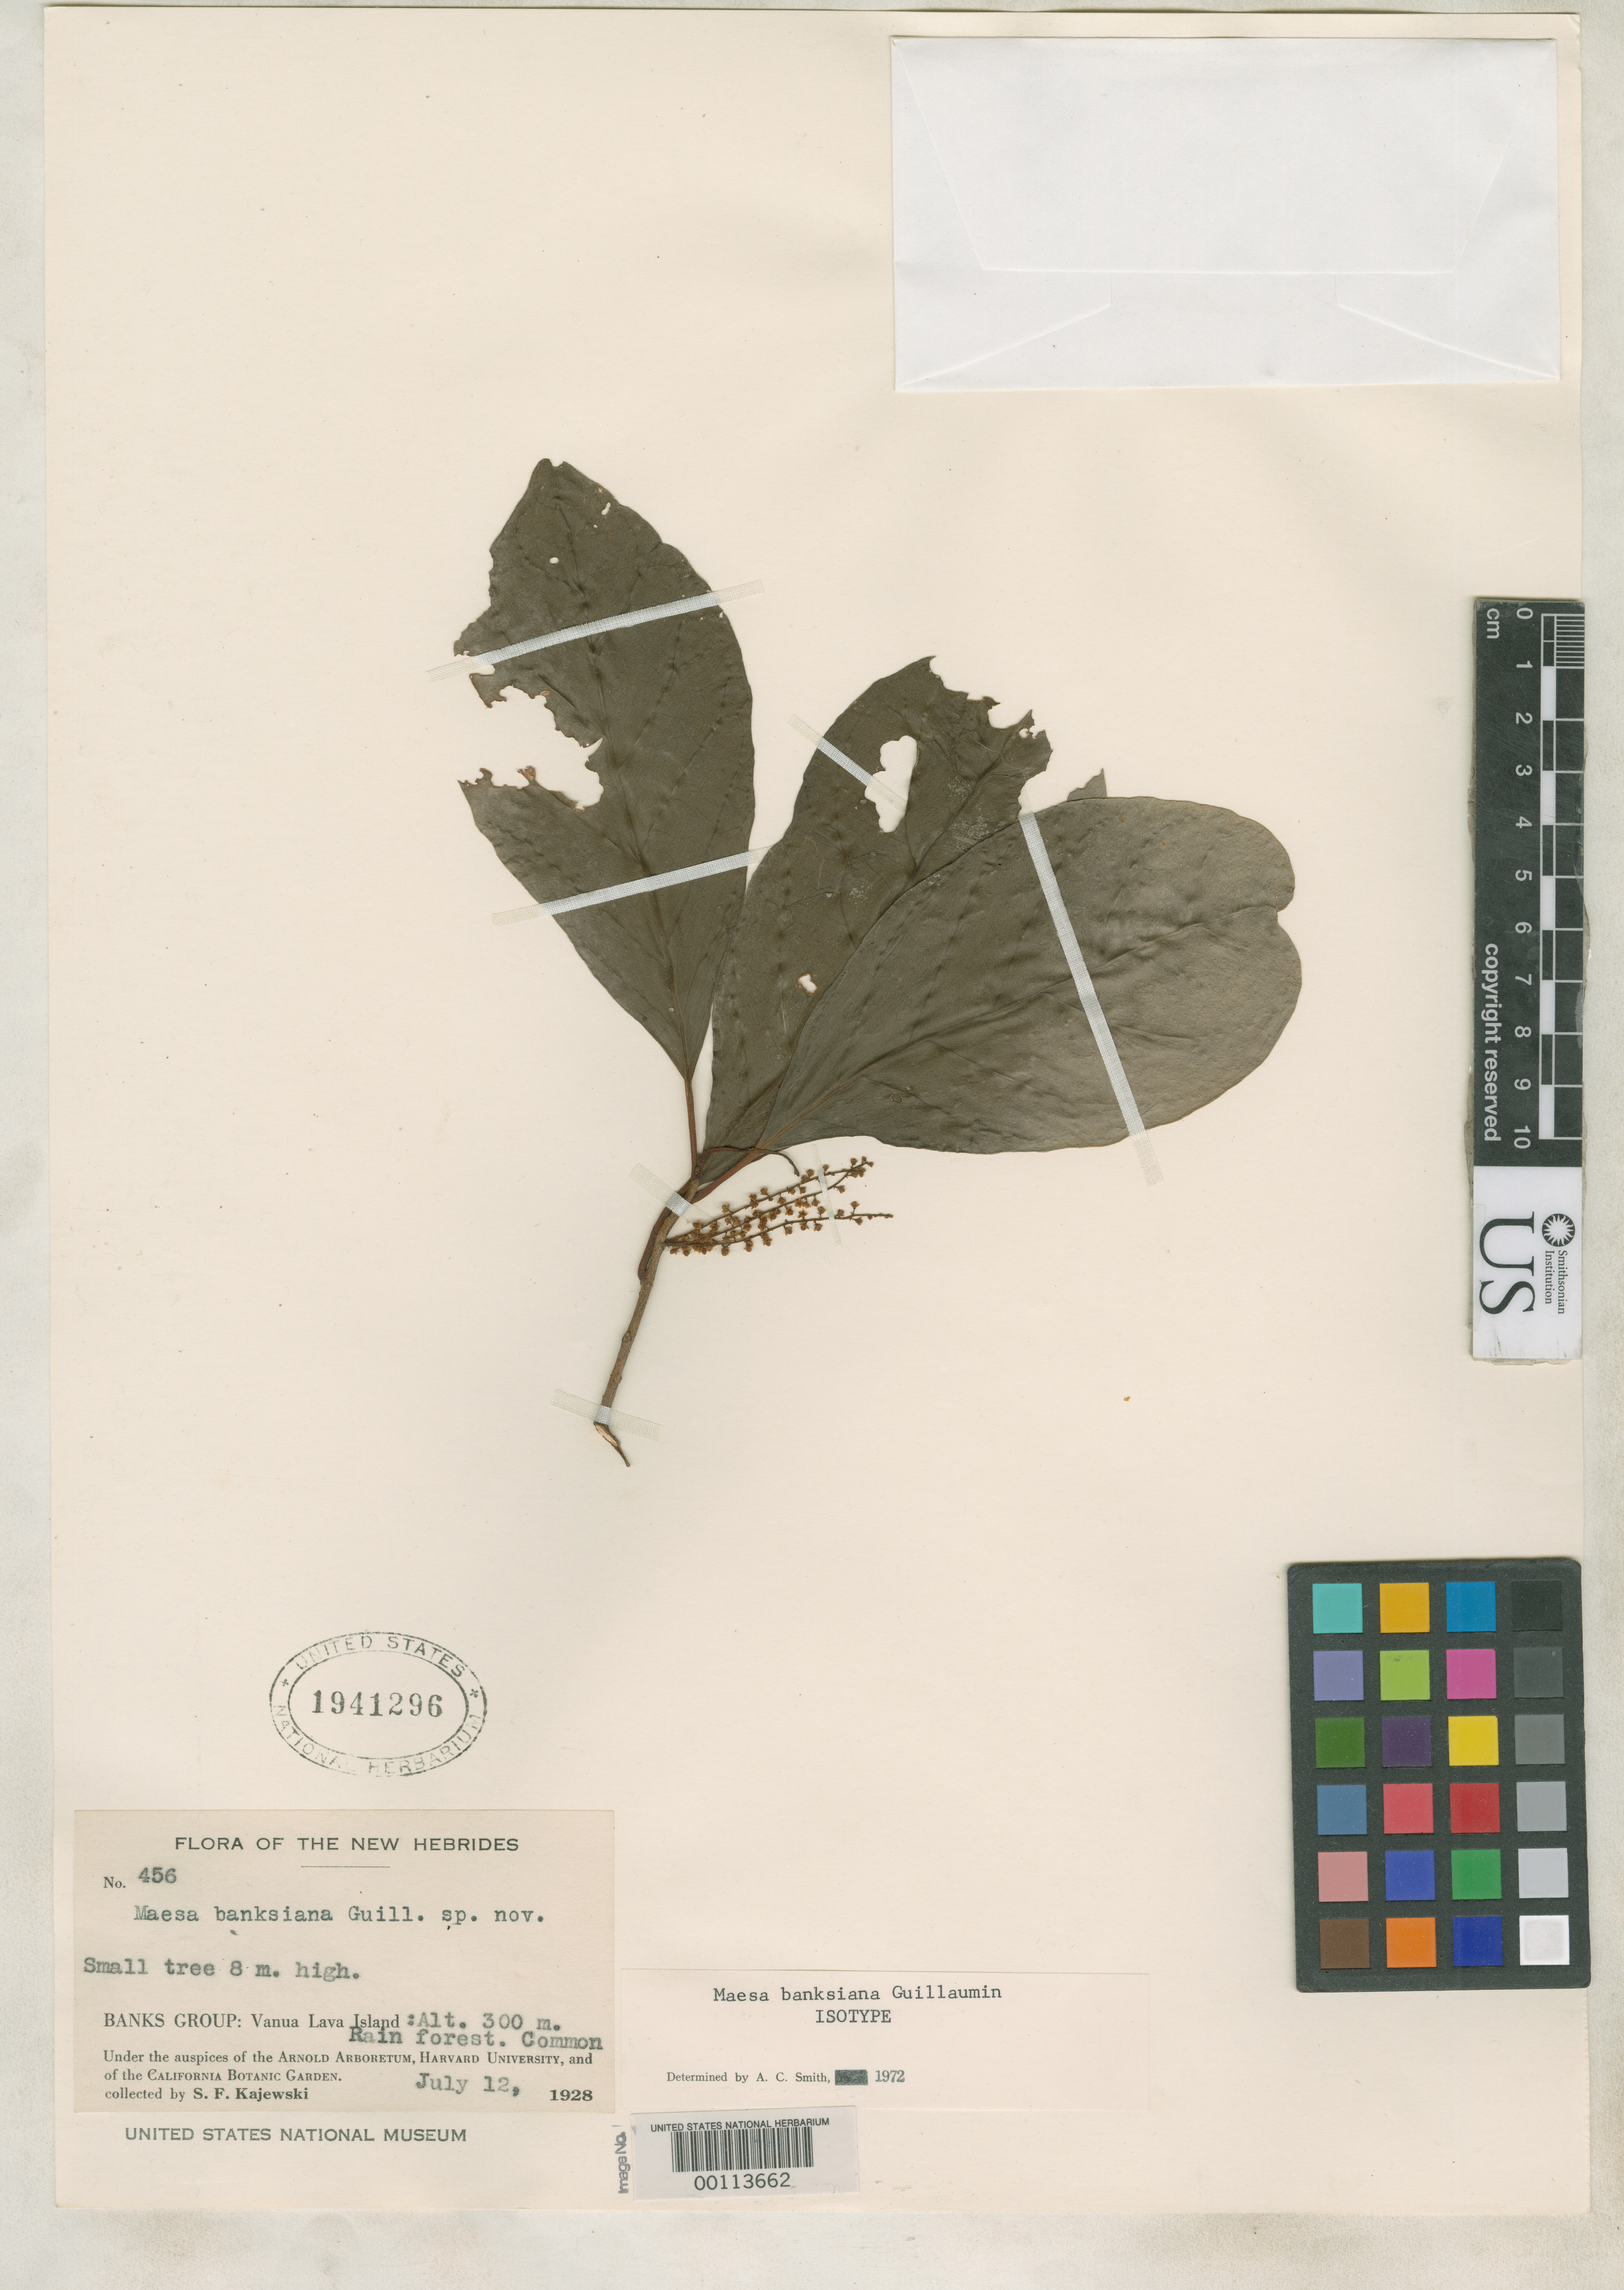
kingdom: Plantae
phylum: Tracheophyta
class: Magnoliopsida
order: Ericales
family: Primulaceae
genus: Maesa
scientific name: Maesa banksiana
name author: Guillaumin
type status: Isotype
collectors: S. Kajewski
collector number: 456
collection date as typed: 12 Jul 1928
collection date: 1928-07-12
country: Vanuatu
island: Vanua Lava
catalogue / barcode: US 1941296